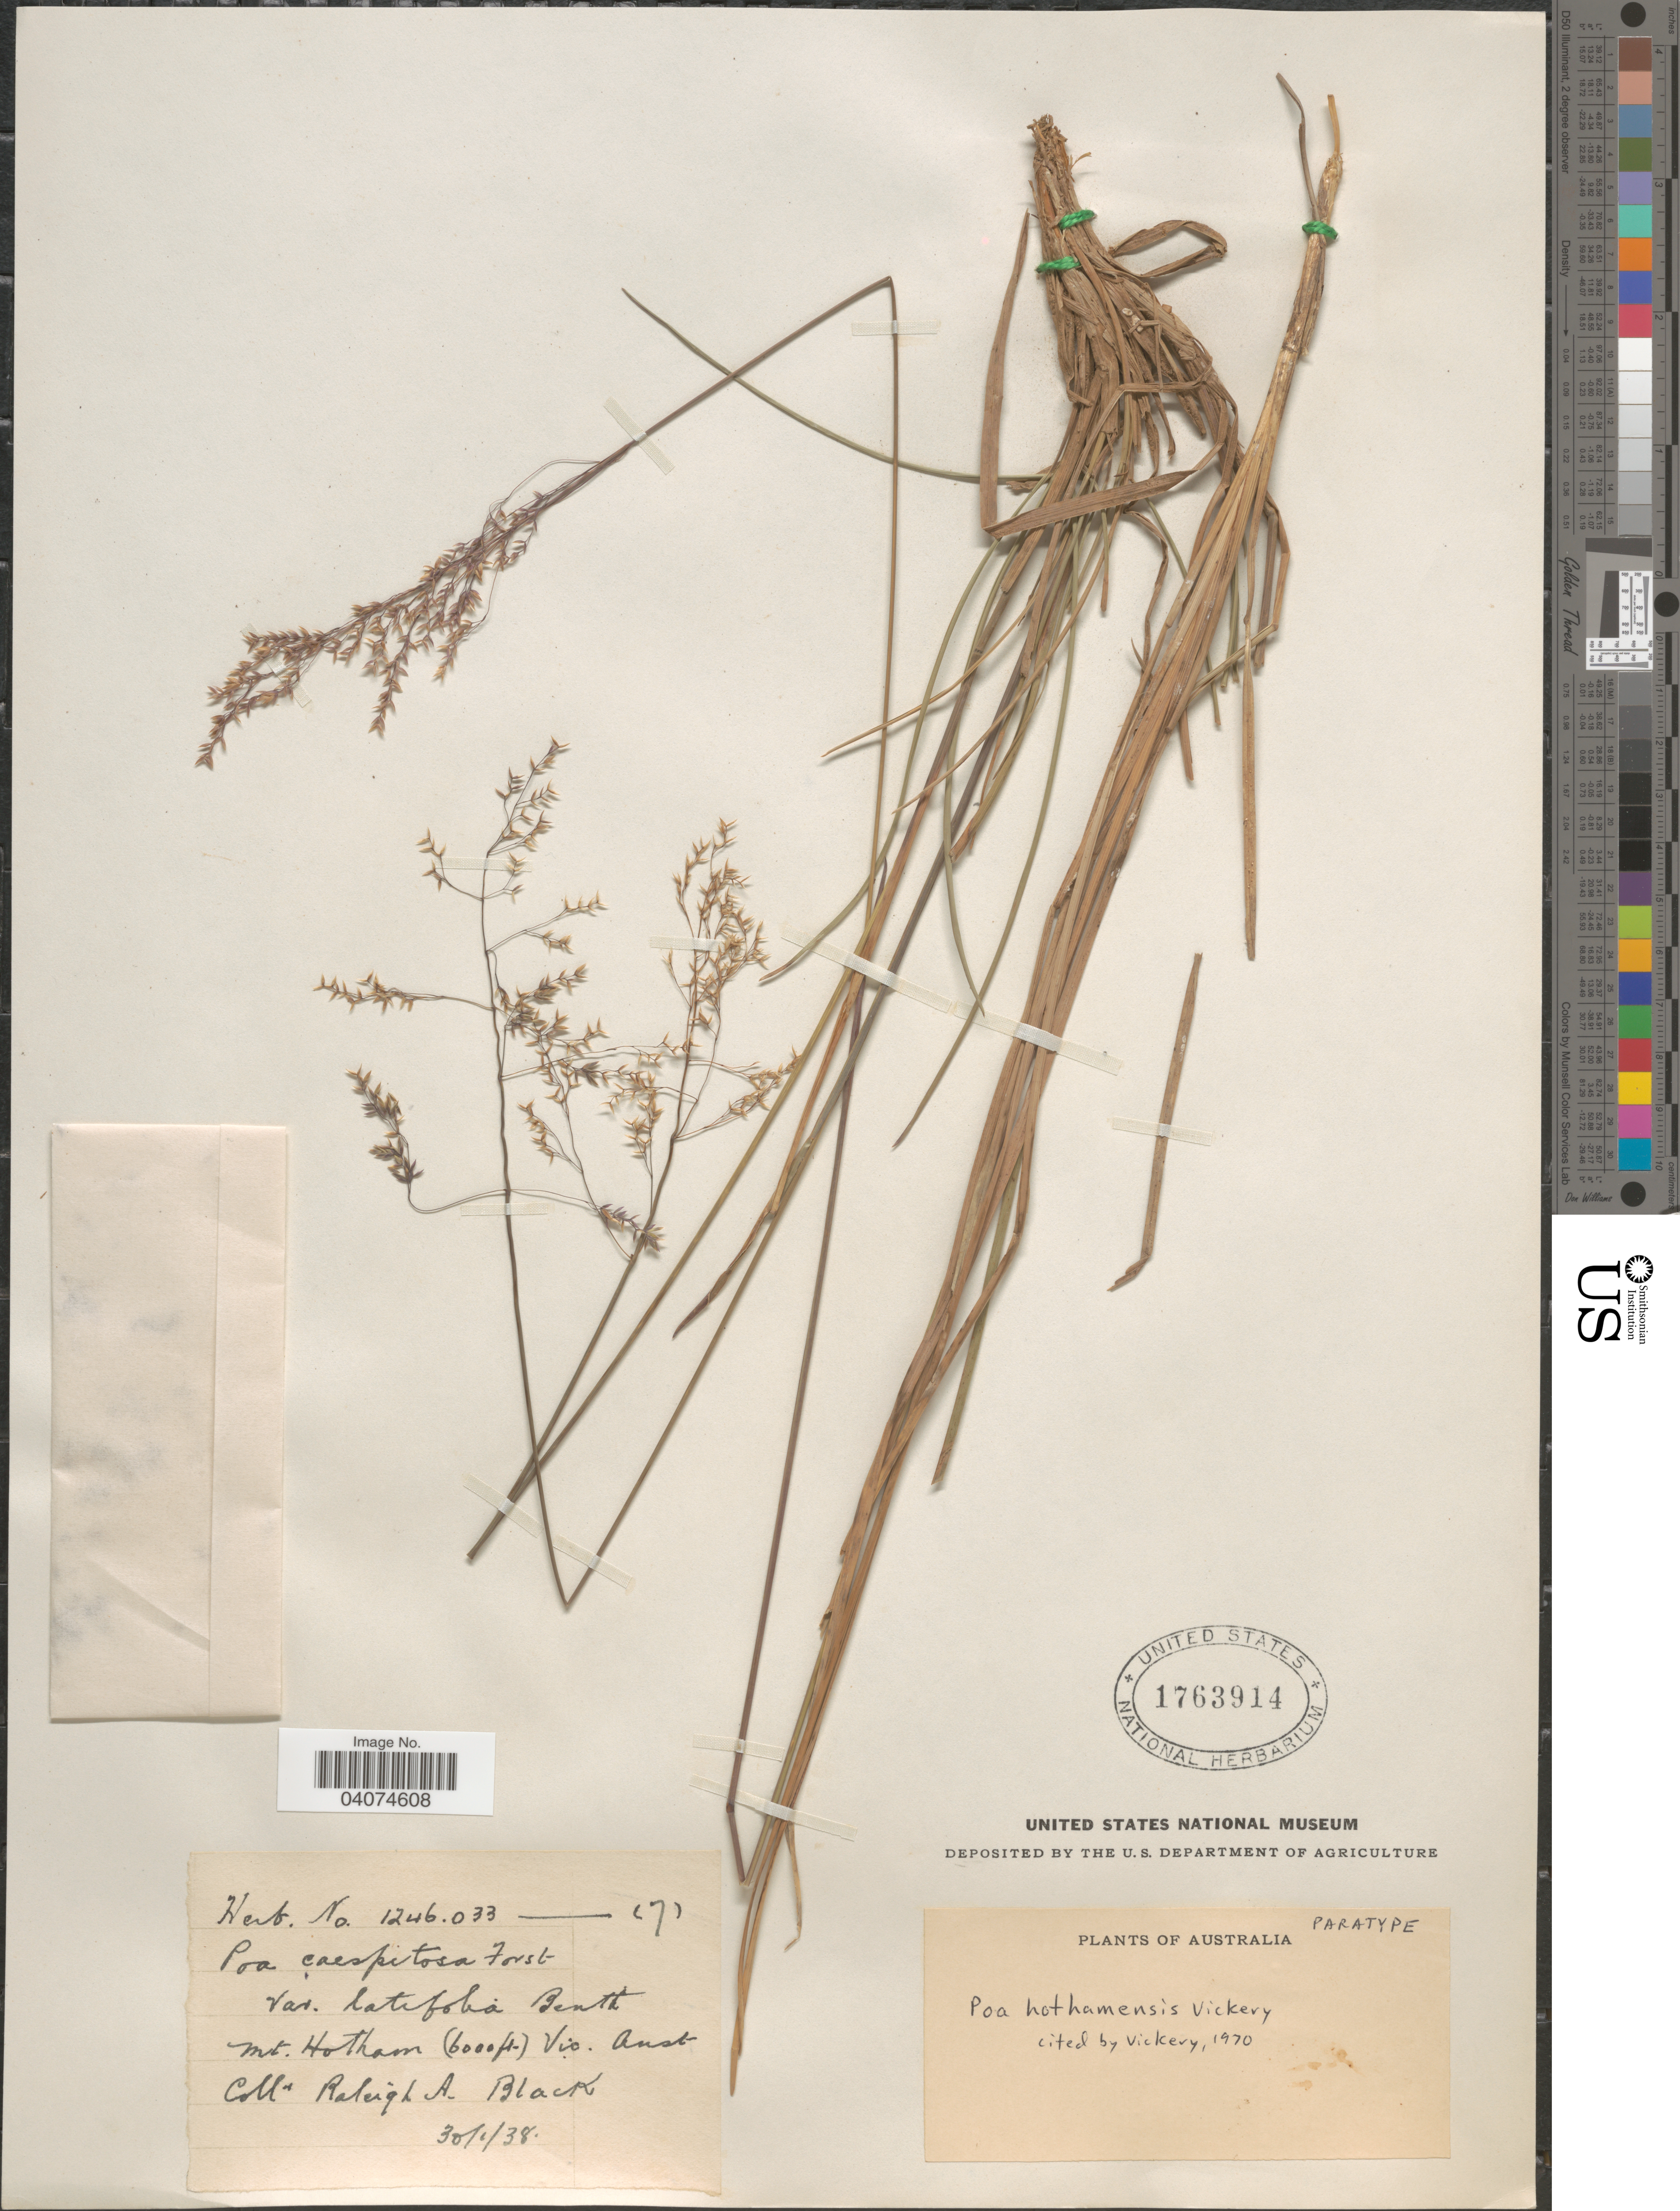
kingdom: Plantae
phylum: Tracheophyta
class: Liliopsida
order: Poales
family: Poaceae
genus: Poa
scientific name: Poa hothamensis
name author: Vickery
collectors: R. A. Black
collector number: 1246.033-(7)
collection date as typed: Transcribed d/m/y: 30/1/38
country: Australia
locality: Mt. Hotham, Vic.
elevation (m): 1829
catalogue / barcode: US 1763914